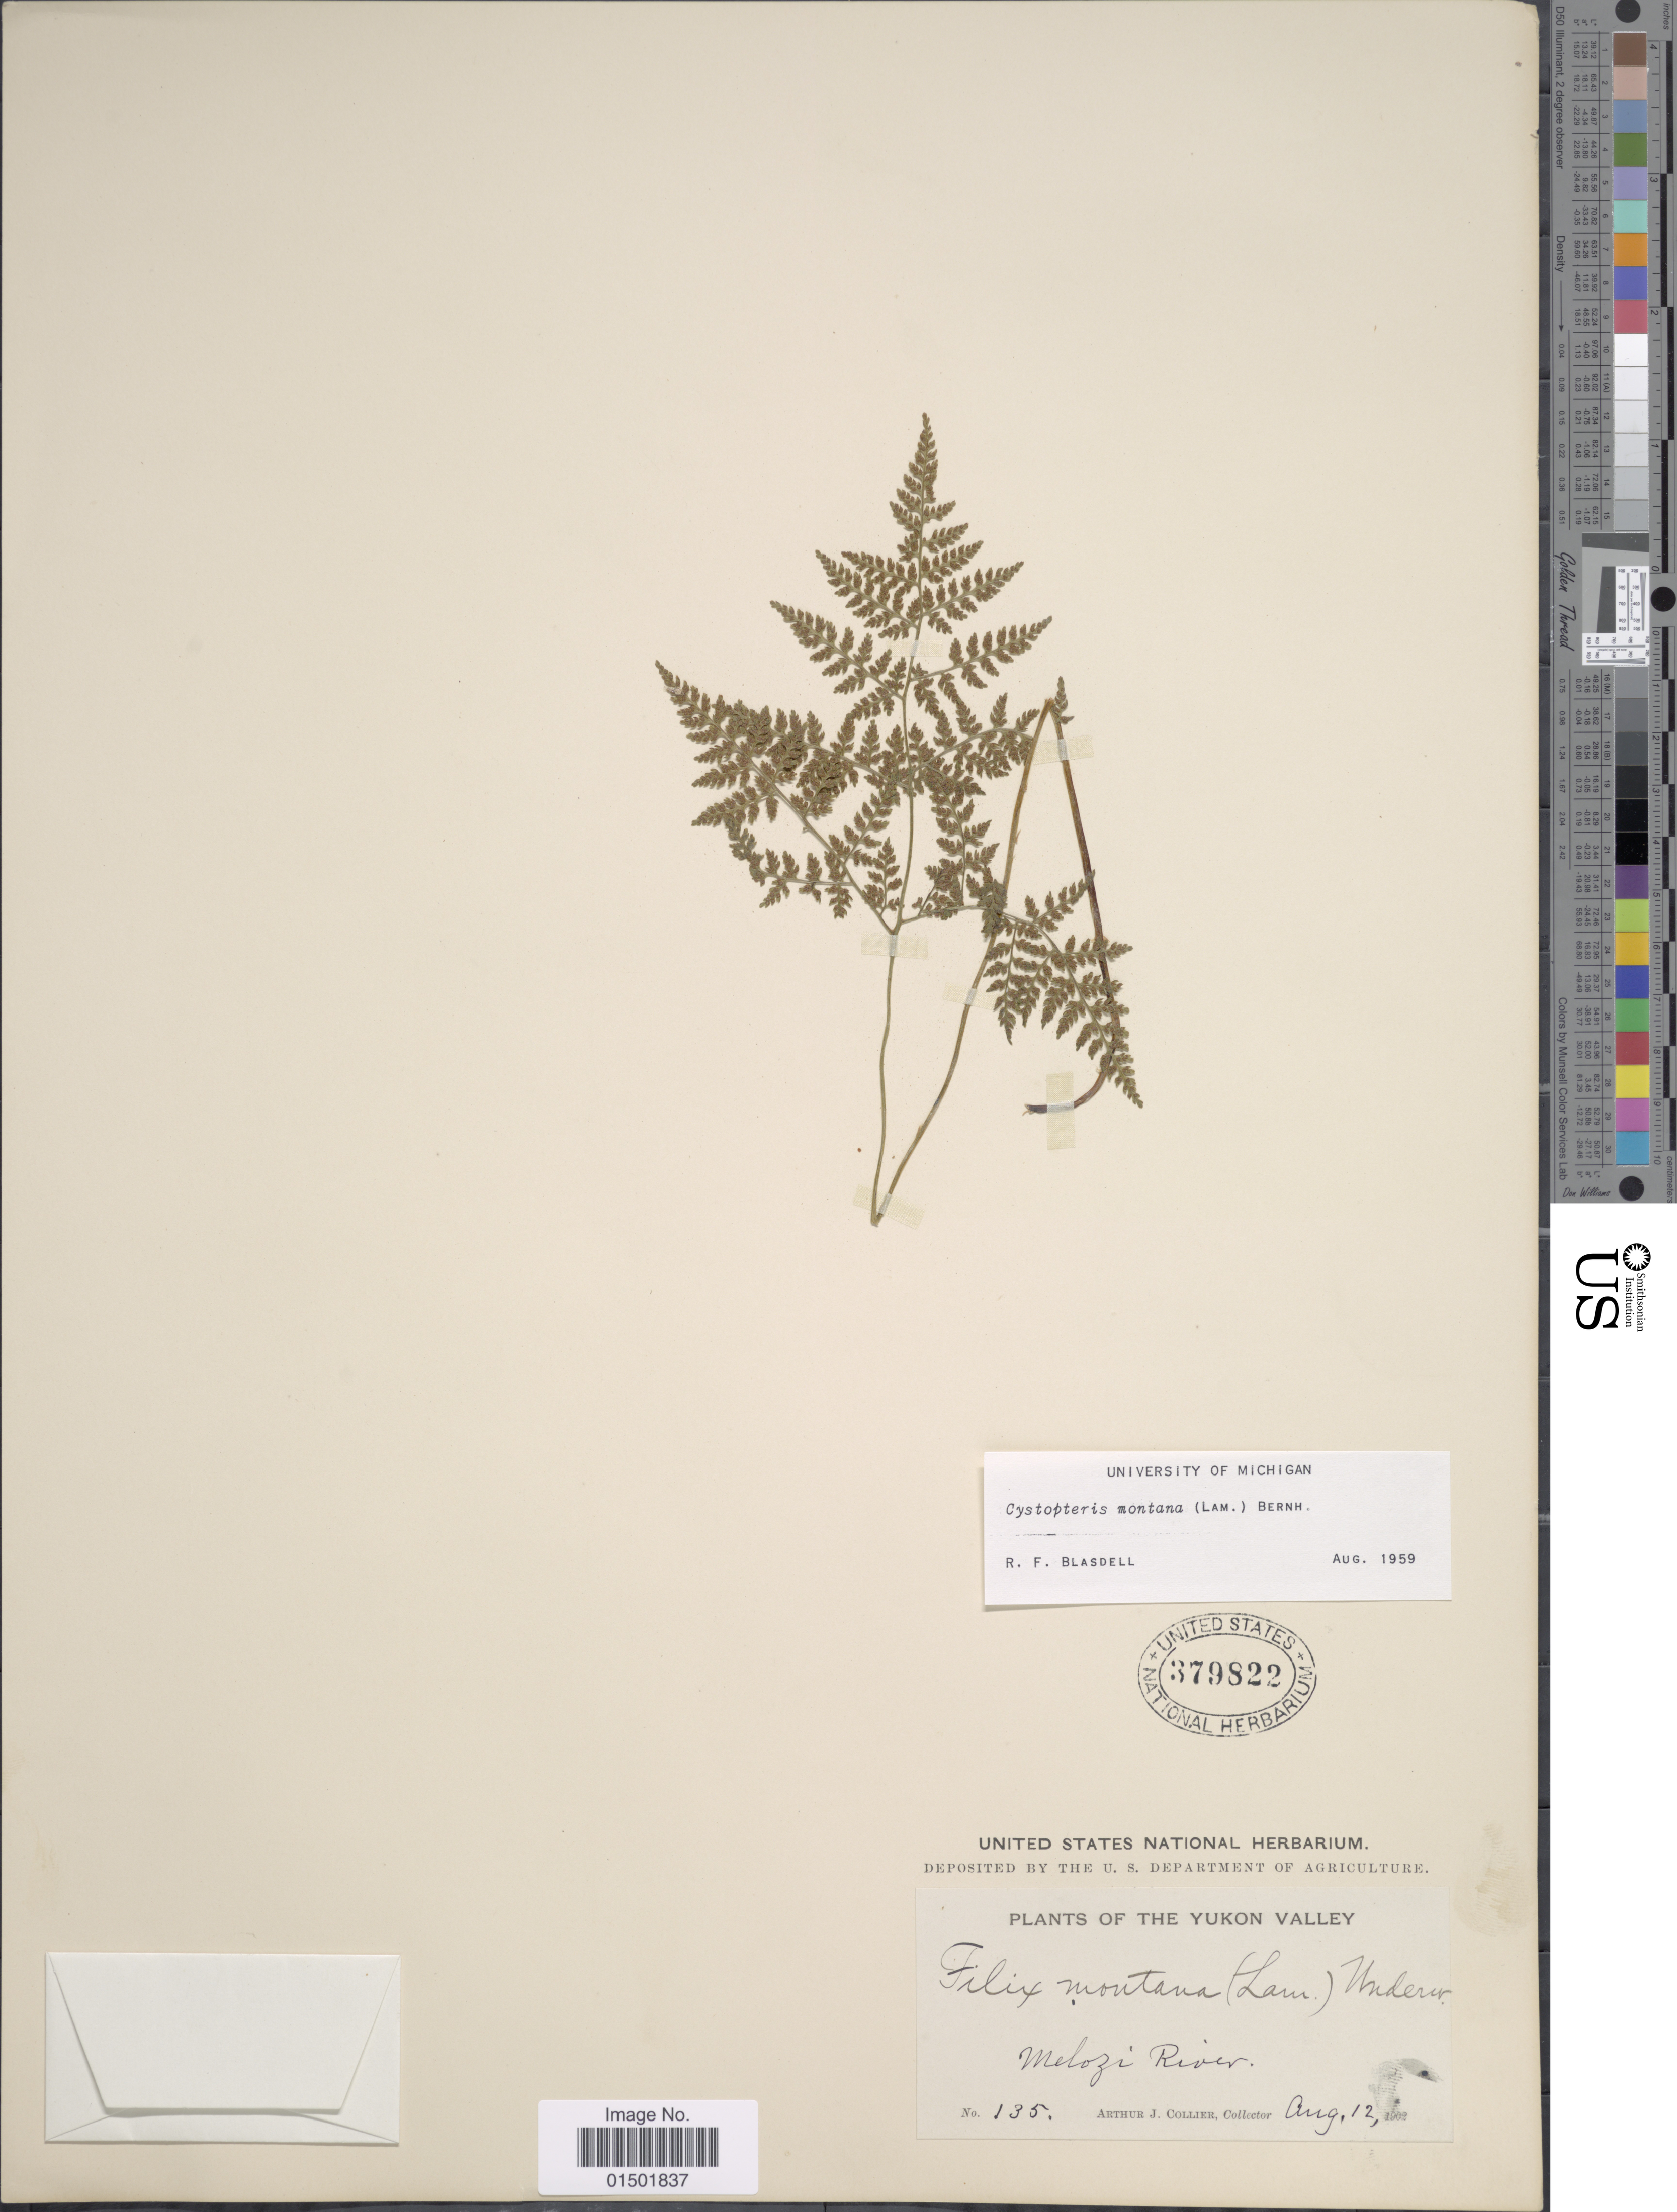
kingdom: Plantae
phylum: Tracheophyta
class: Polypodiopsida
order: Polypodiales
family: Cystopteridaceae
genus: Cystopteris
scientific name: Cystopteris montana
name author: (Lam.) Desv.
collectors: A. Collier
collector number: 135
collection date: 1902-08-12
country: Canada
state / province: Yukon Territory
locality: Yukon Valley, Melozi River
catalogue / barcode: US 379822